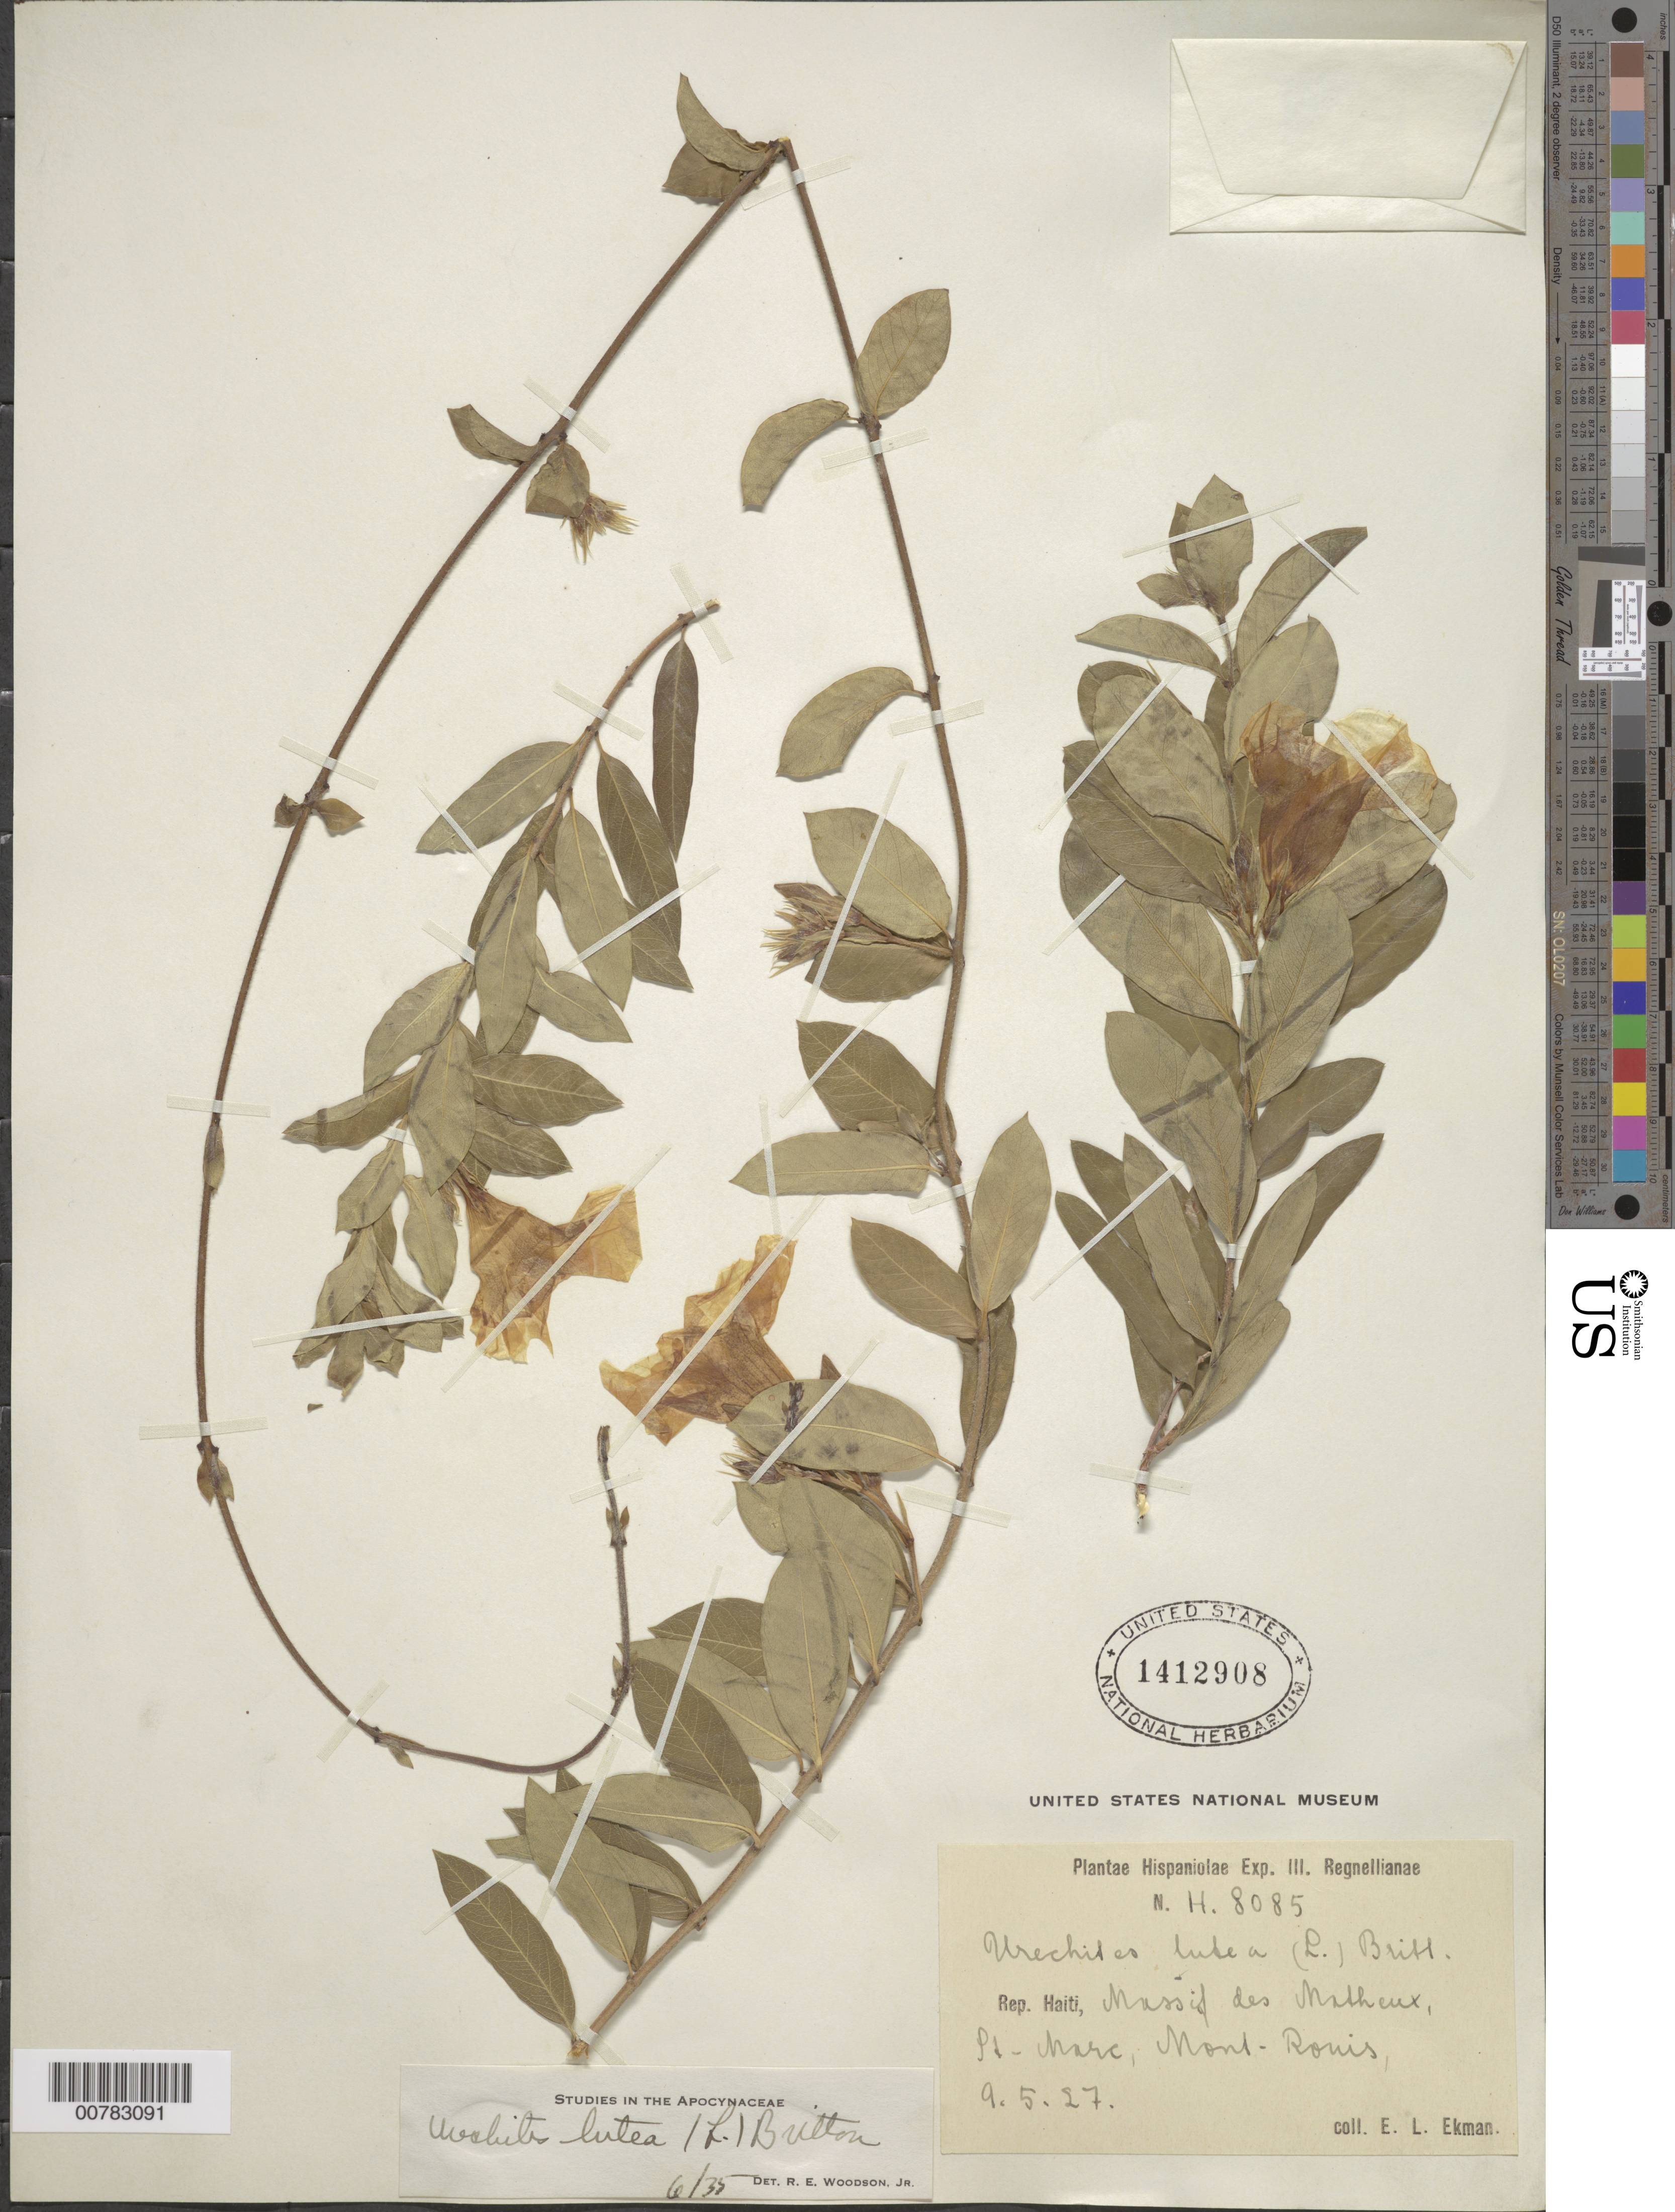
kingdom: Plantae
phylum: Tracheophyta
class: Magnoliopsida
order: Gentianales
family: Apocynaceae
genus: Pentalinon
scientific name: Pentalinon luteum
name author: (L.) B.F. Hansen & Wunderlin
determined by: Woodson, R. E., Jr.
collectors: E. L. Ekman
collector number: H 8085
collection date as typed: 09 May 1927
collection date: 1927-05-09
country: Haiti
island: Hispaniola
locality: Massif des Matheux, St. Marc, Mont. Rouis.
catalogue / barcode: US 1412908